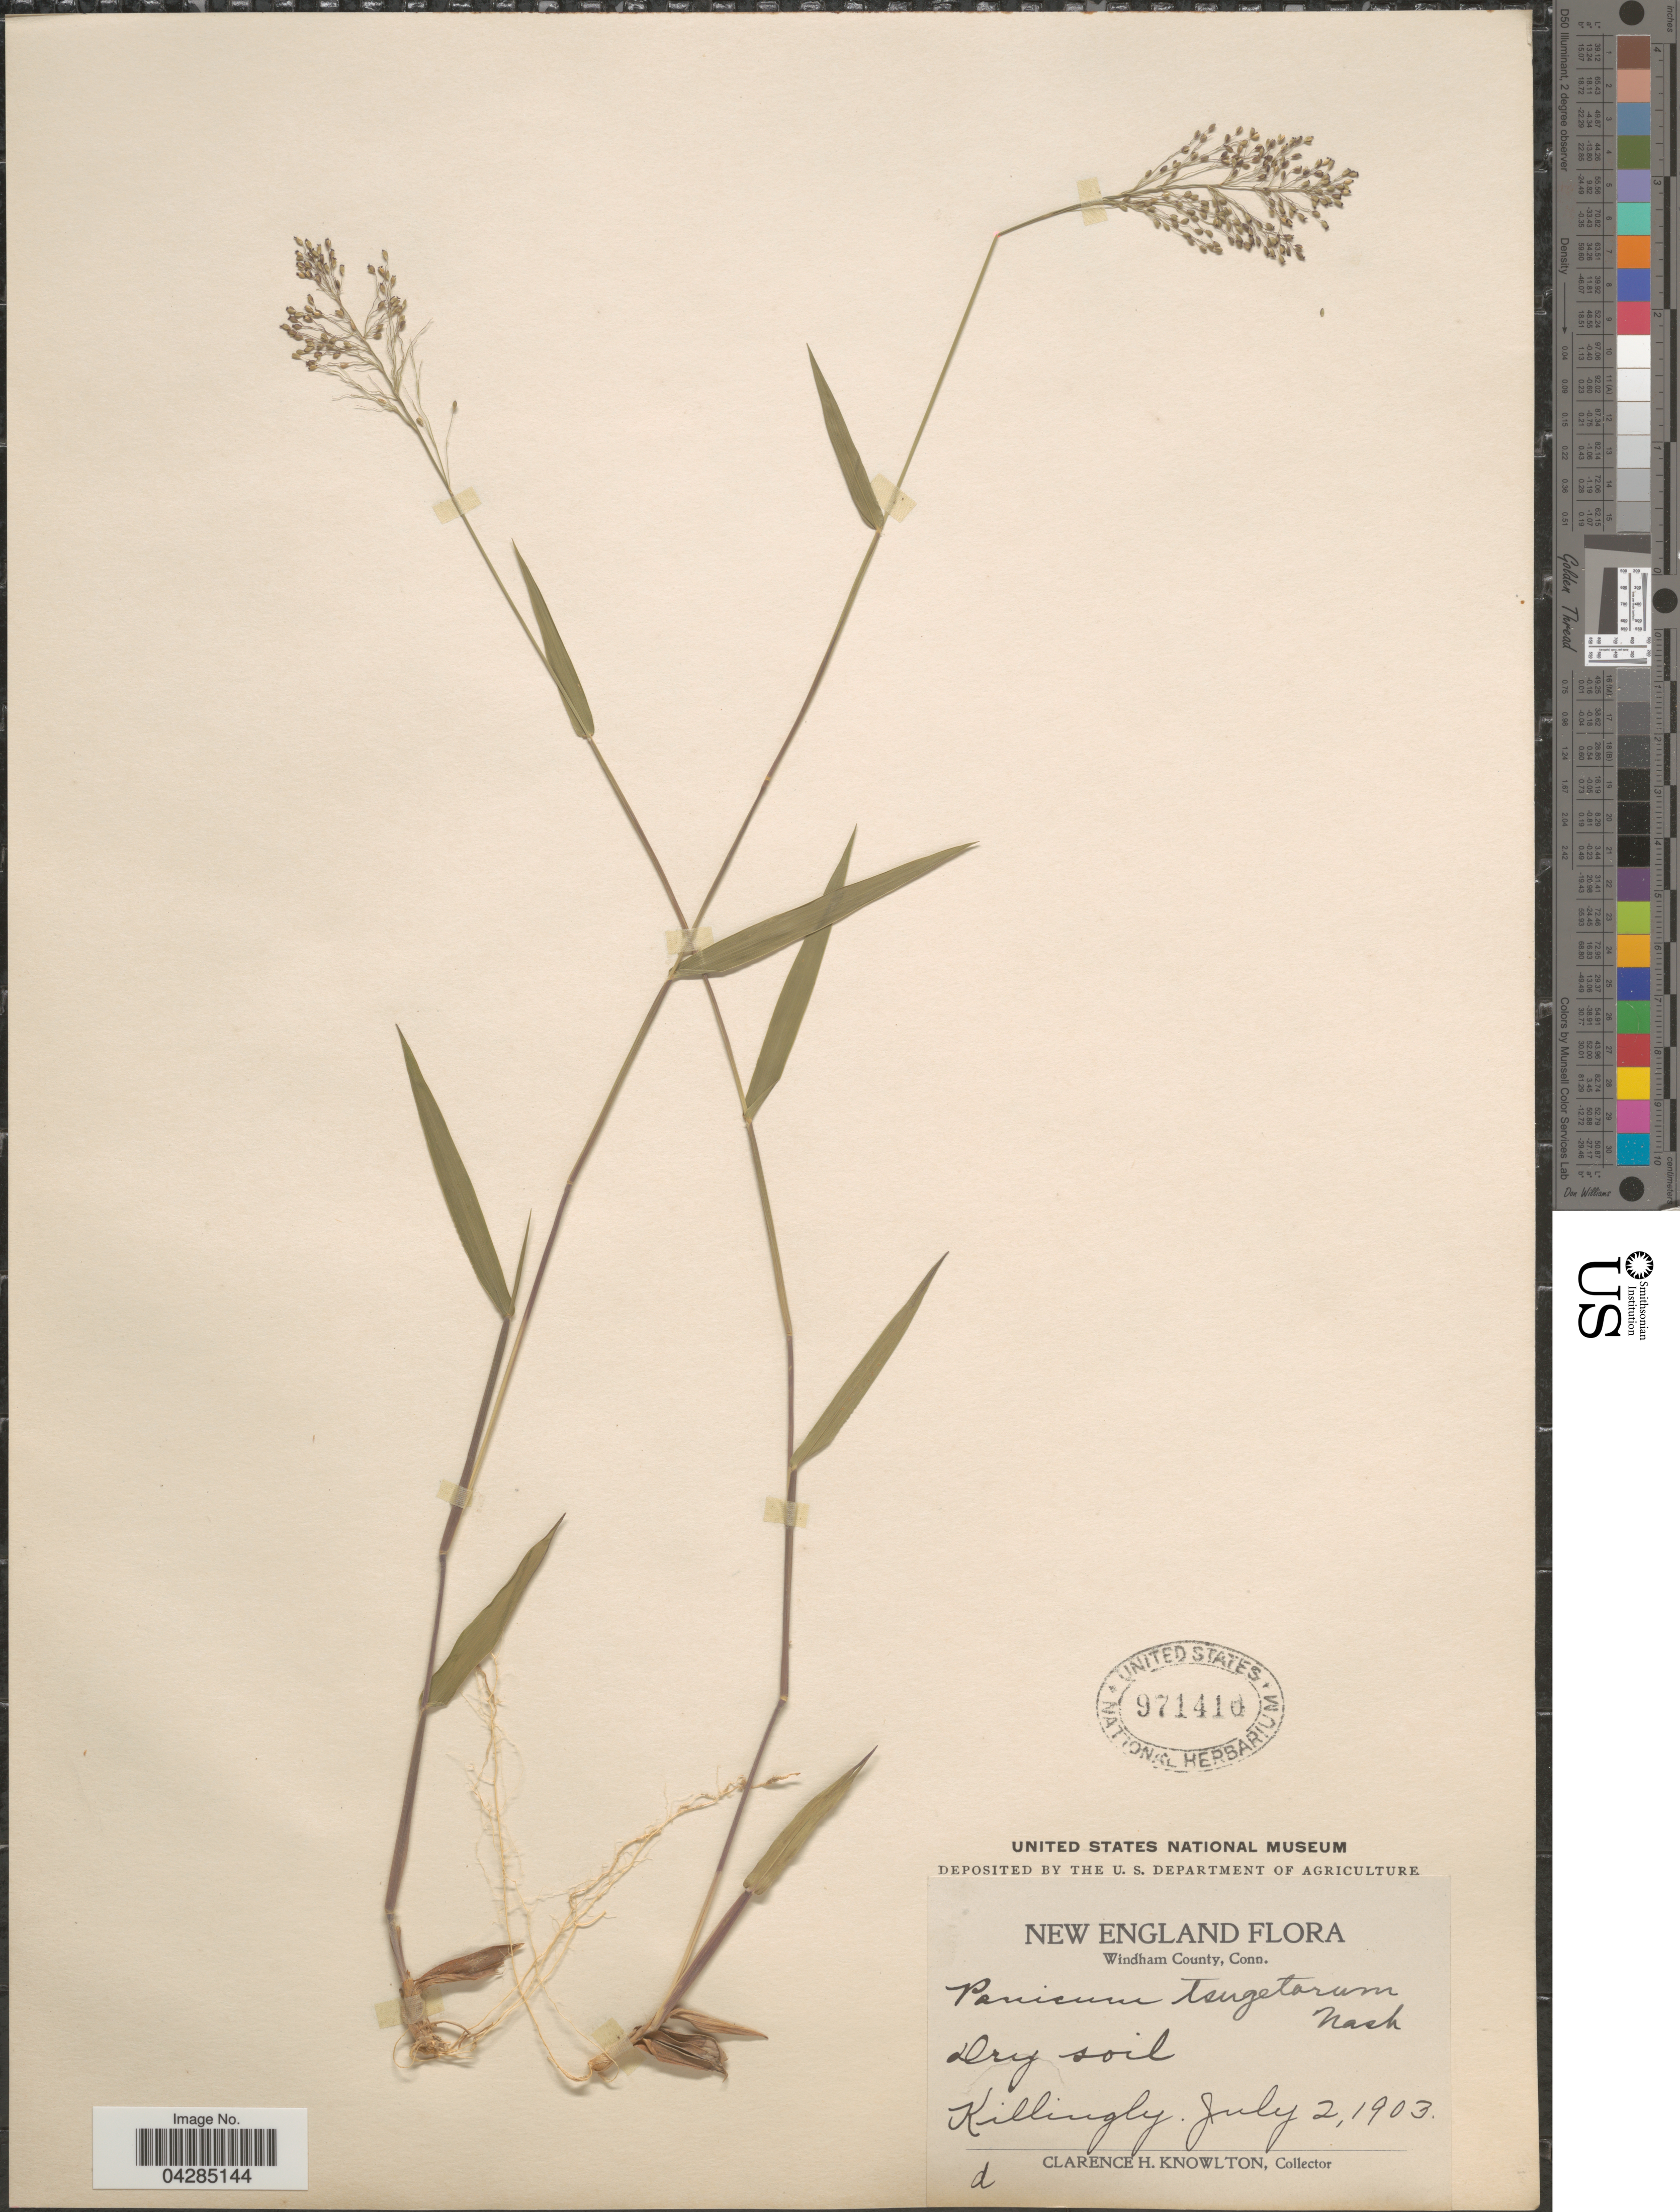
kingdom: Plantae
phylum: Tracheophyta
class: Liliopsida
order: Poales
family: Poaceae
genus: Dichanthelium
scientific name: Dichanthelium portoricense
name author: (Desv. ex Ham.) B.F. Hansen & Wunderlin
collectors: C. H. Knowlton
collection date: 1903-07-02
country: United States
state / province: Connecticut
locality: New England. Windham County. Killingly.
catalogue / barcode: US 971410